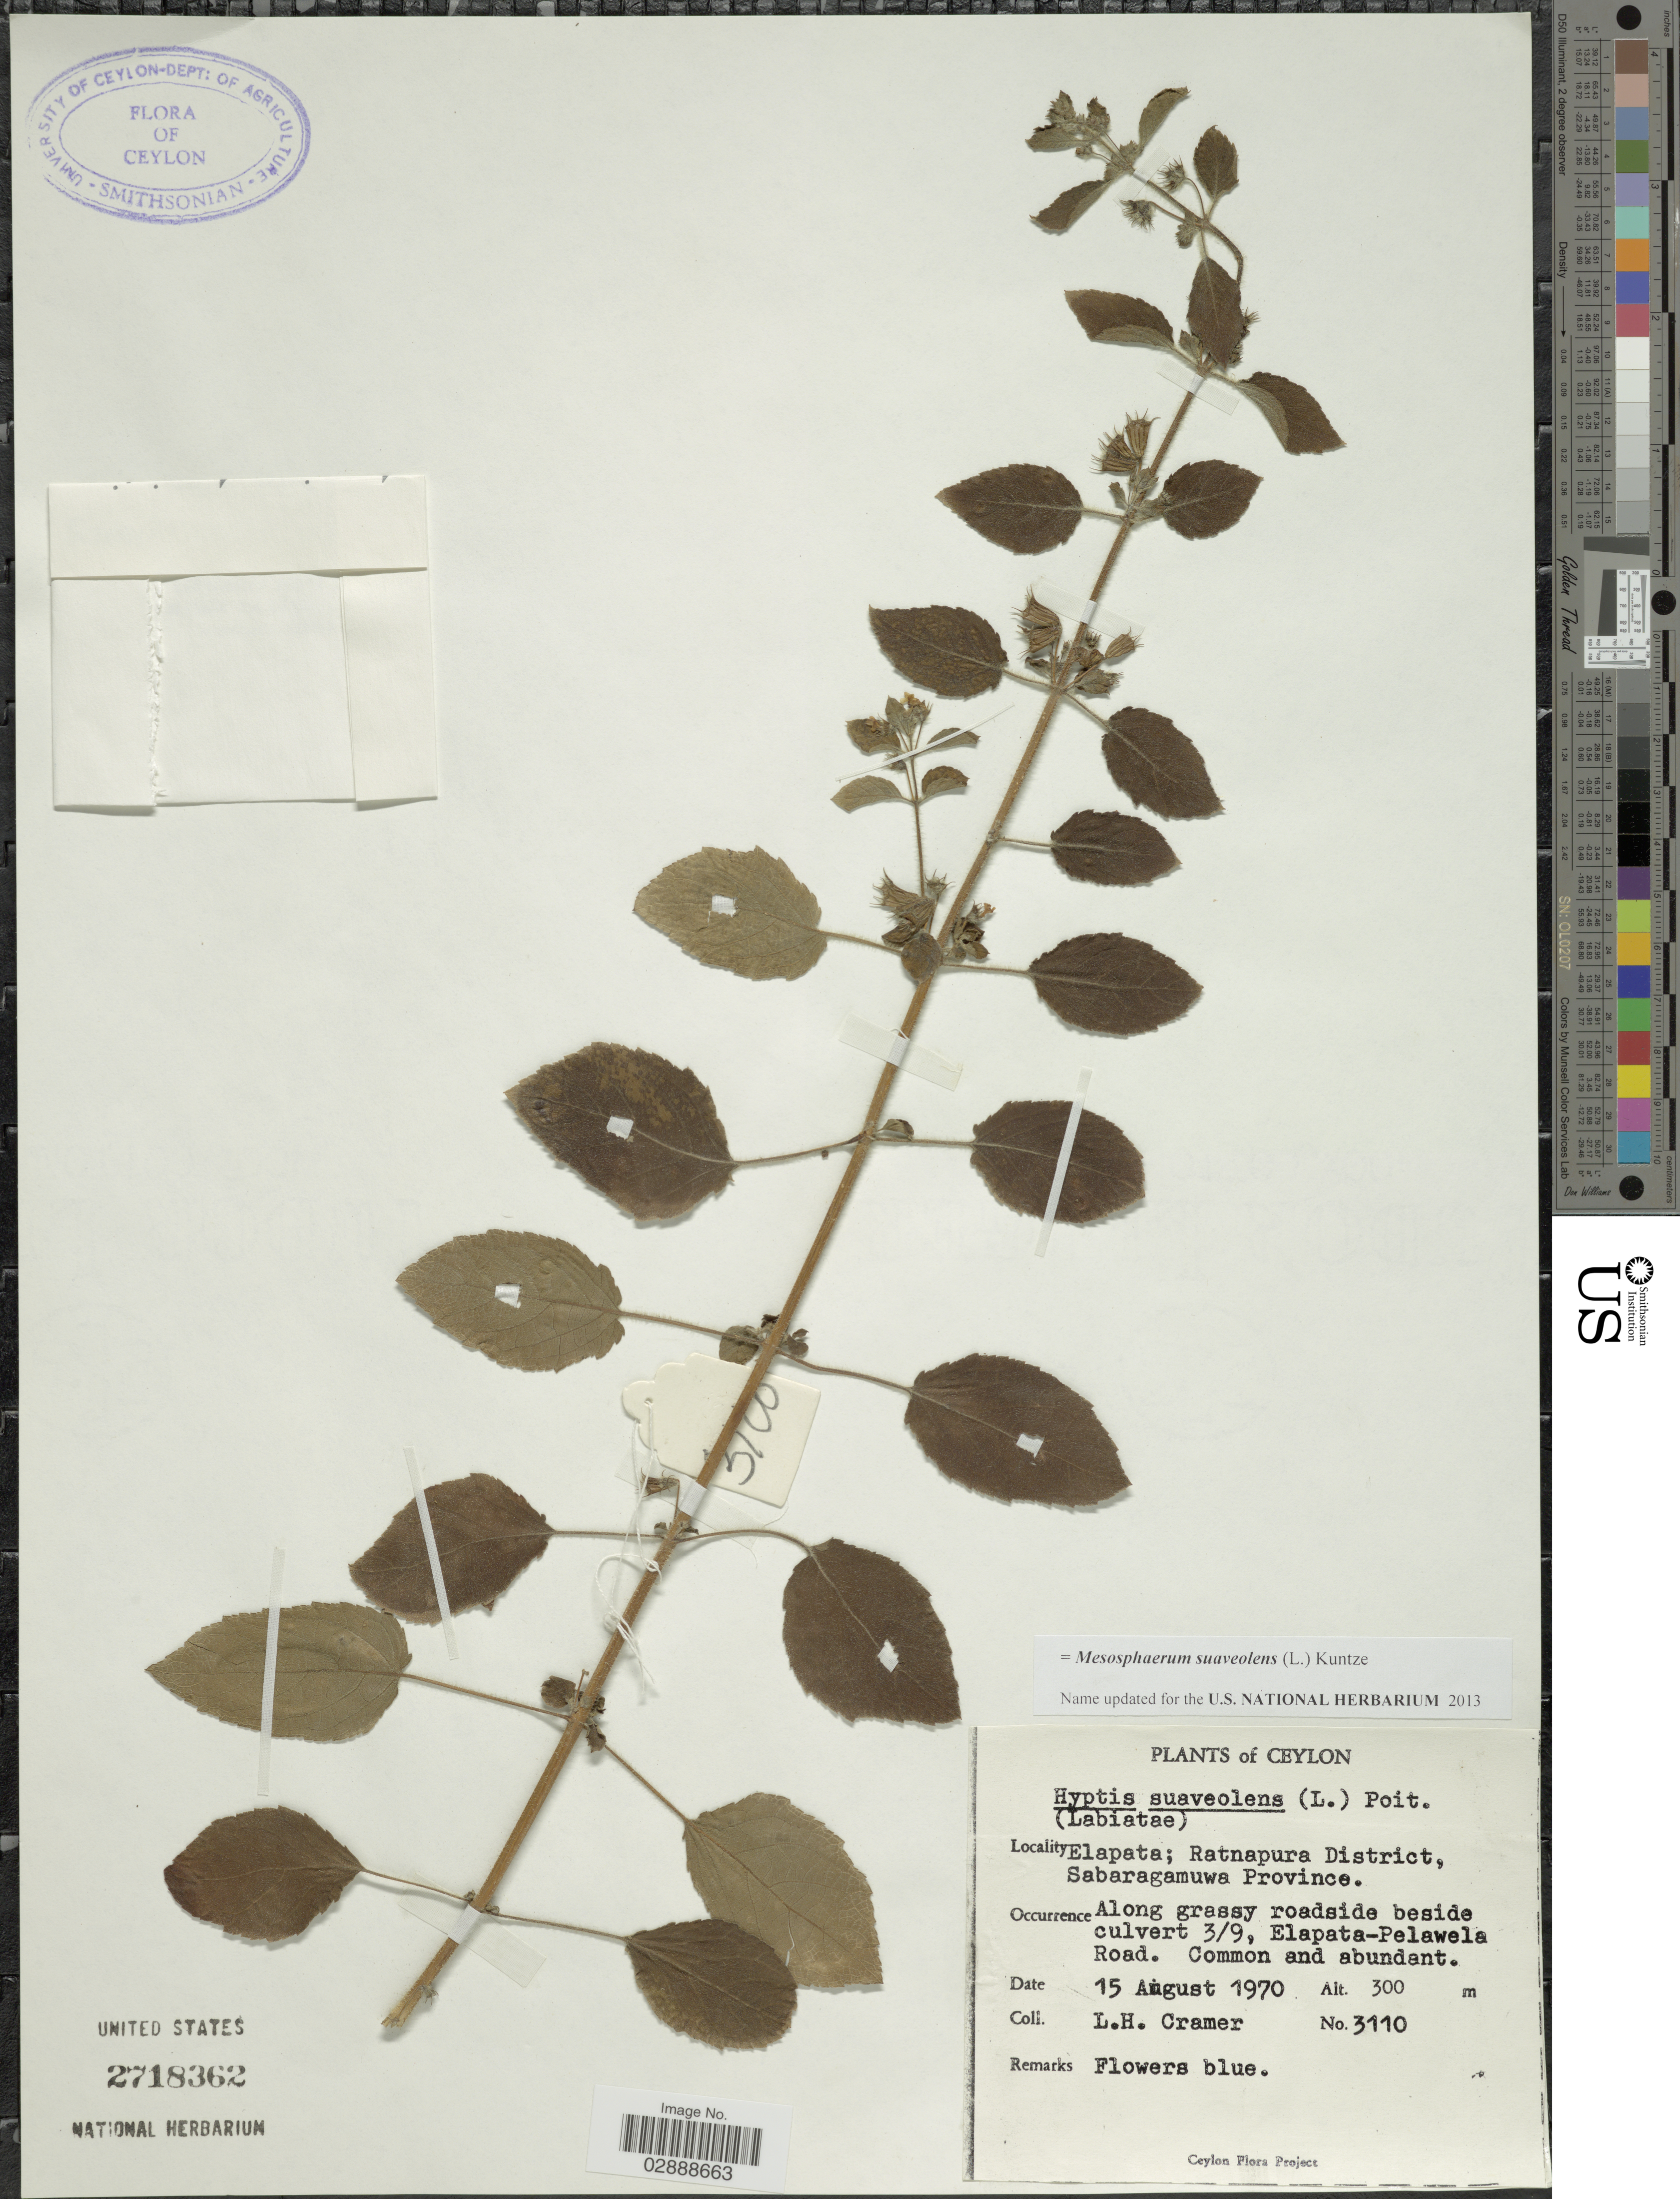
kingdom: Plantae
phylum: Tracheophyta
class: Magnoliopsida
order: Lamiales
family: Lamiaceae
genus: Mesosphaerum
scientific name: Mesosphaerum suaveolens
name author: (L.) Kuntze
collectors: L. H. Cramer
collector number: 3110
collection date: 1970-08-15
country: Sri Lanka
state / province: Sabaragamuwa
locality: Ceylon, Elapata; Ratnapura District, Along grassy roadside beside culvert 3-7, Elapata-Pelawela Road.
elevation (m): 300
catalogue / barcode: US 2718362